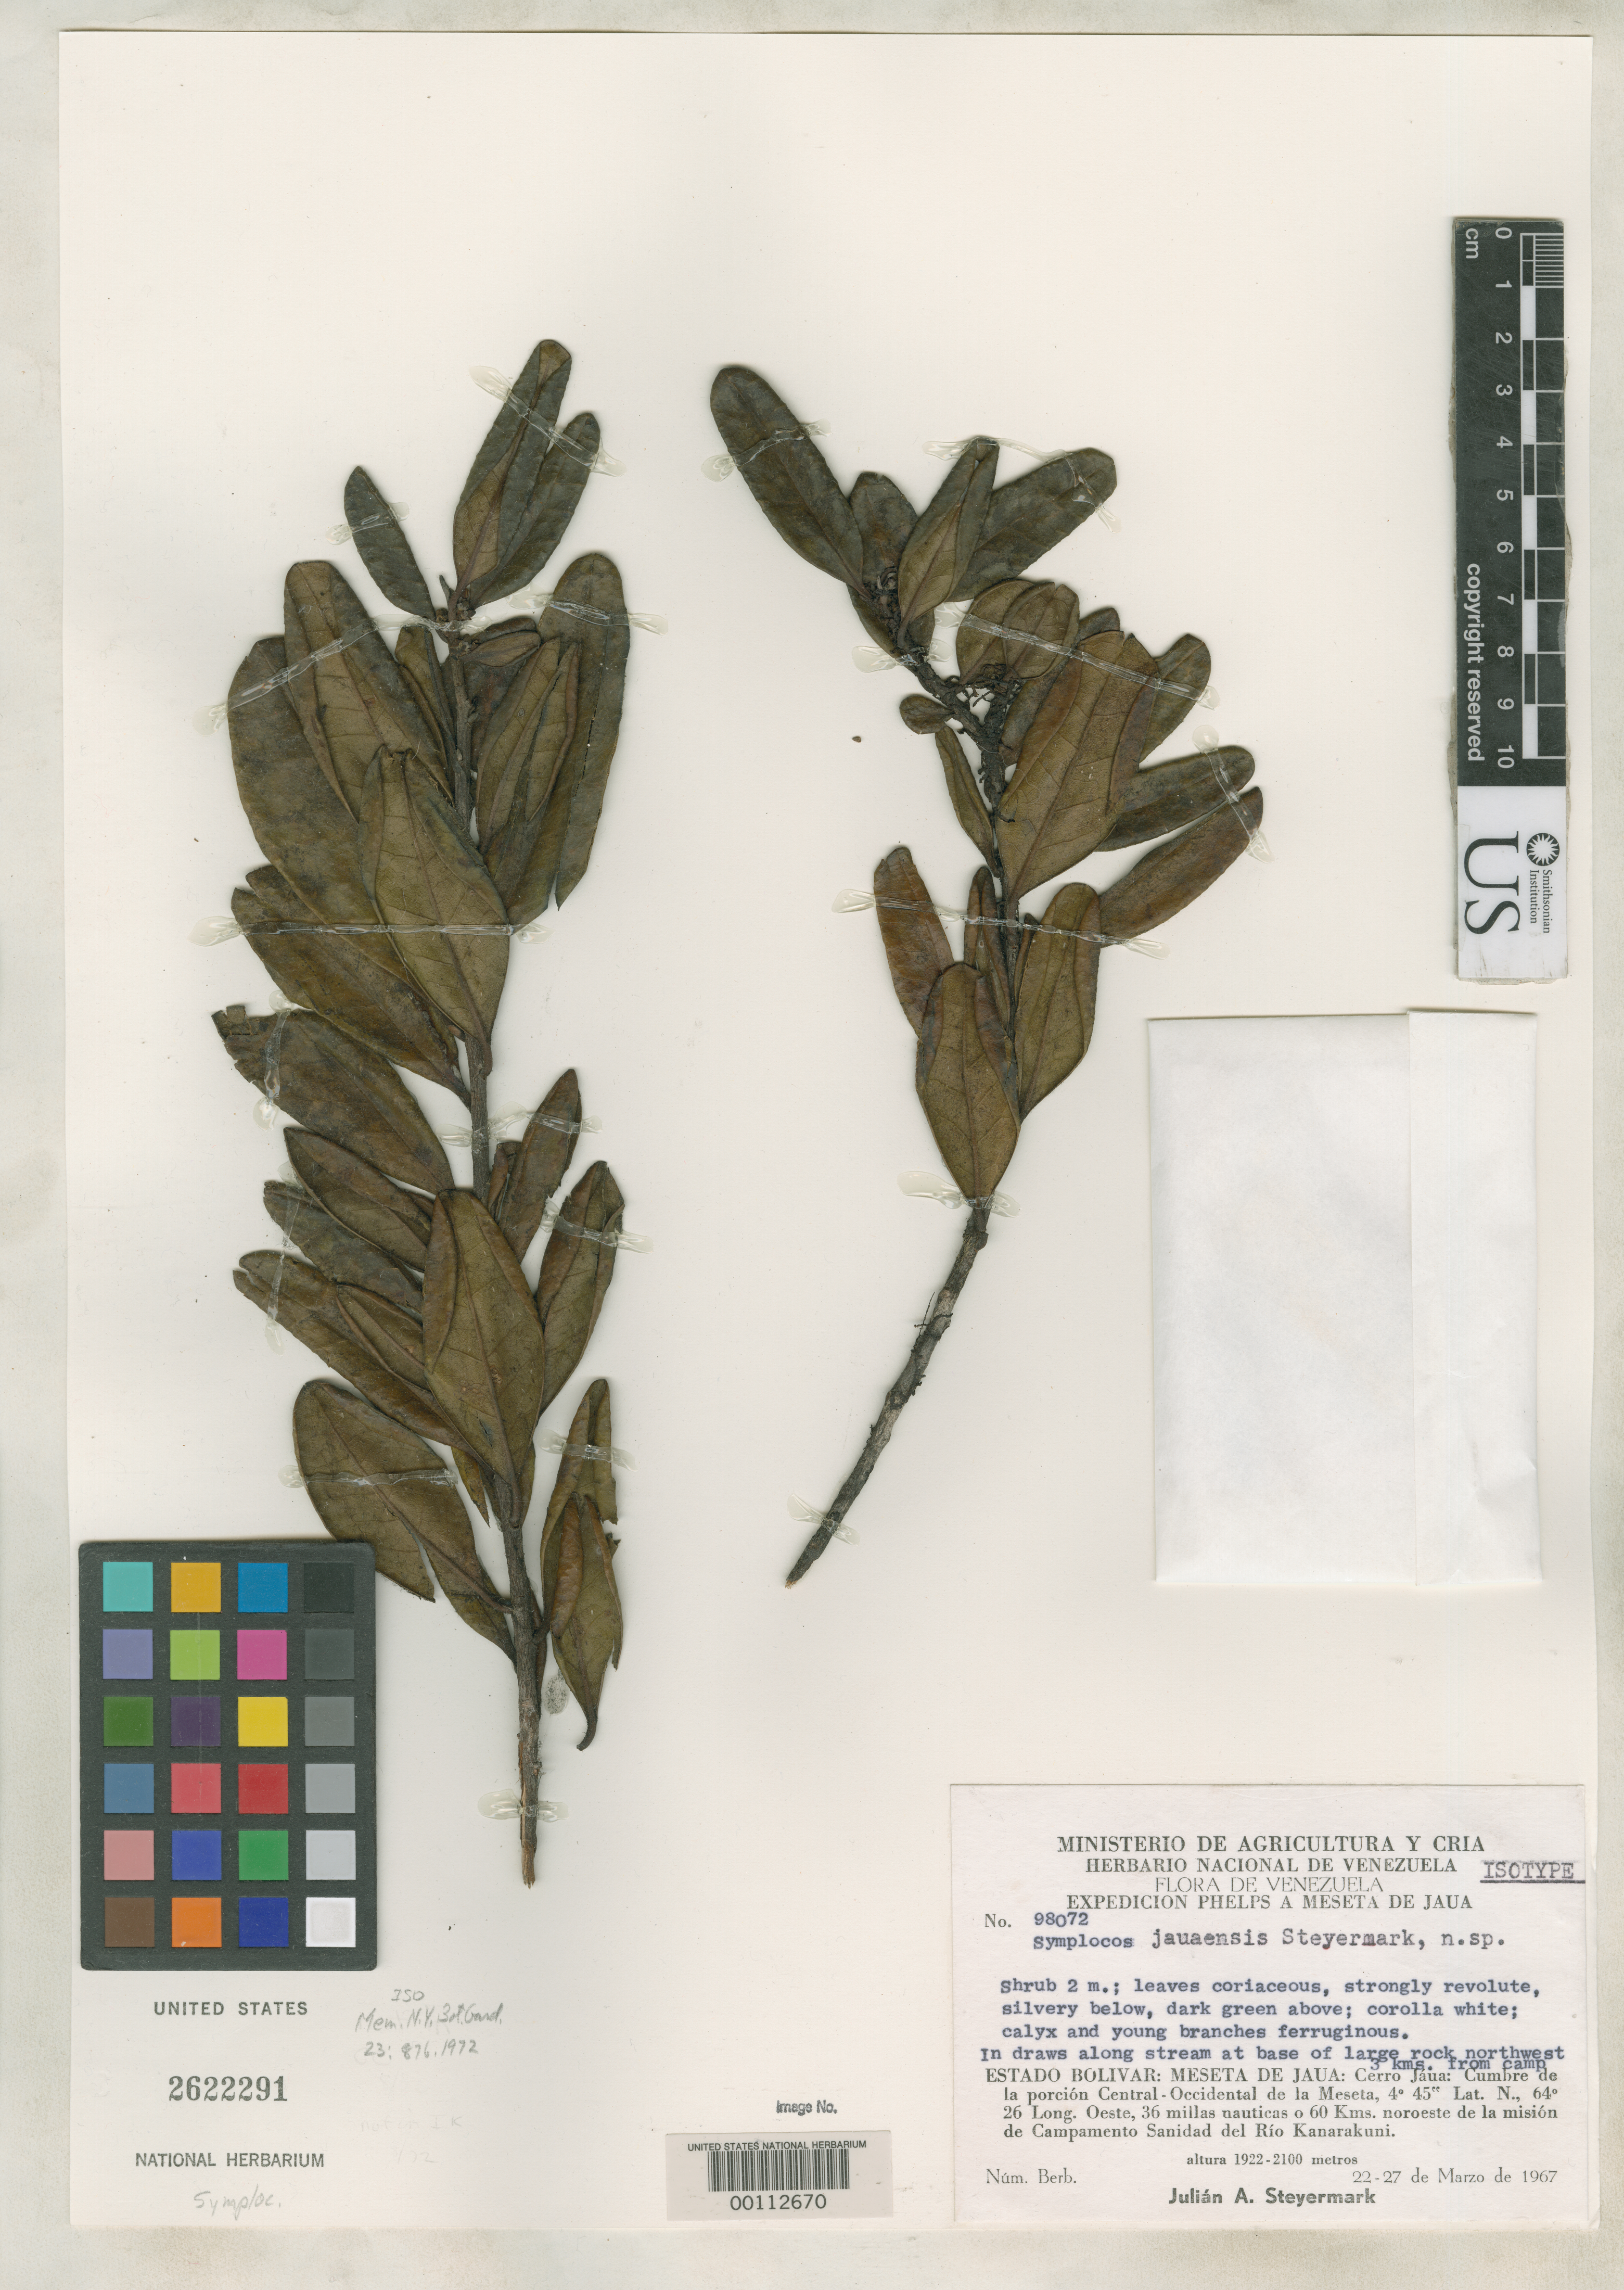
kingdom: Plantae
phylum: Tracheophyta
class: Magnoliopsida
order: Ericales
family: Symplocaceae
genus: Symplocos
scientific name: Symplocos jauaensis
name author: Steyerm.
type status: Isotype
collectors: J. Steyermark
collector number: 98072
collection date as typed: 22 Mar 1967 to 27 Mar 1967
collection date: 1967-03-22/1967-03-27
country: Venezuela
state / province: Bolivar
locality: Meseta de Jaua, Cerro Jaua.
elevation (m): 1922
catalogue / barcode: US 2622291